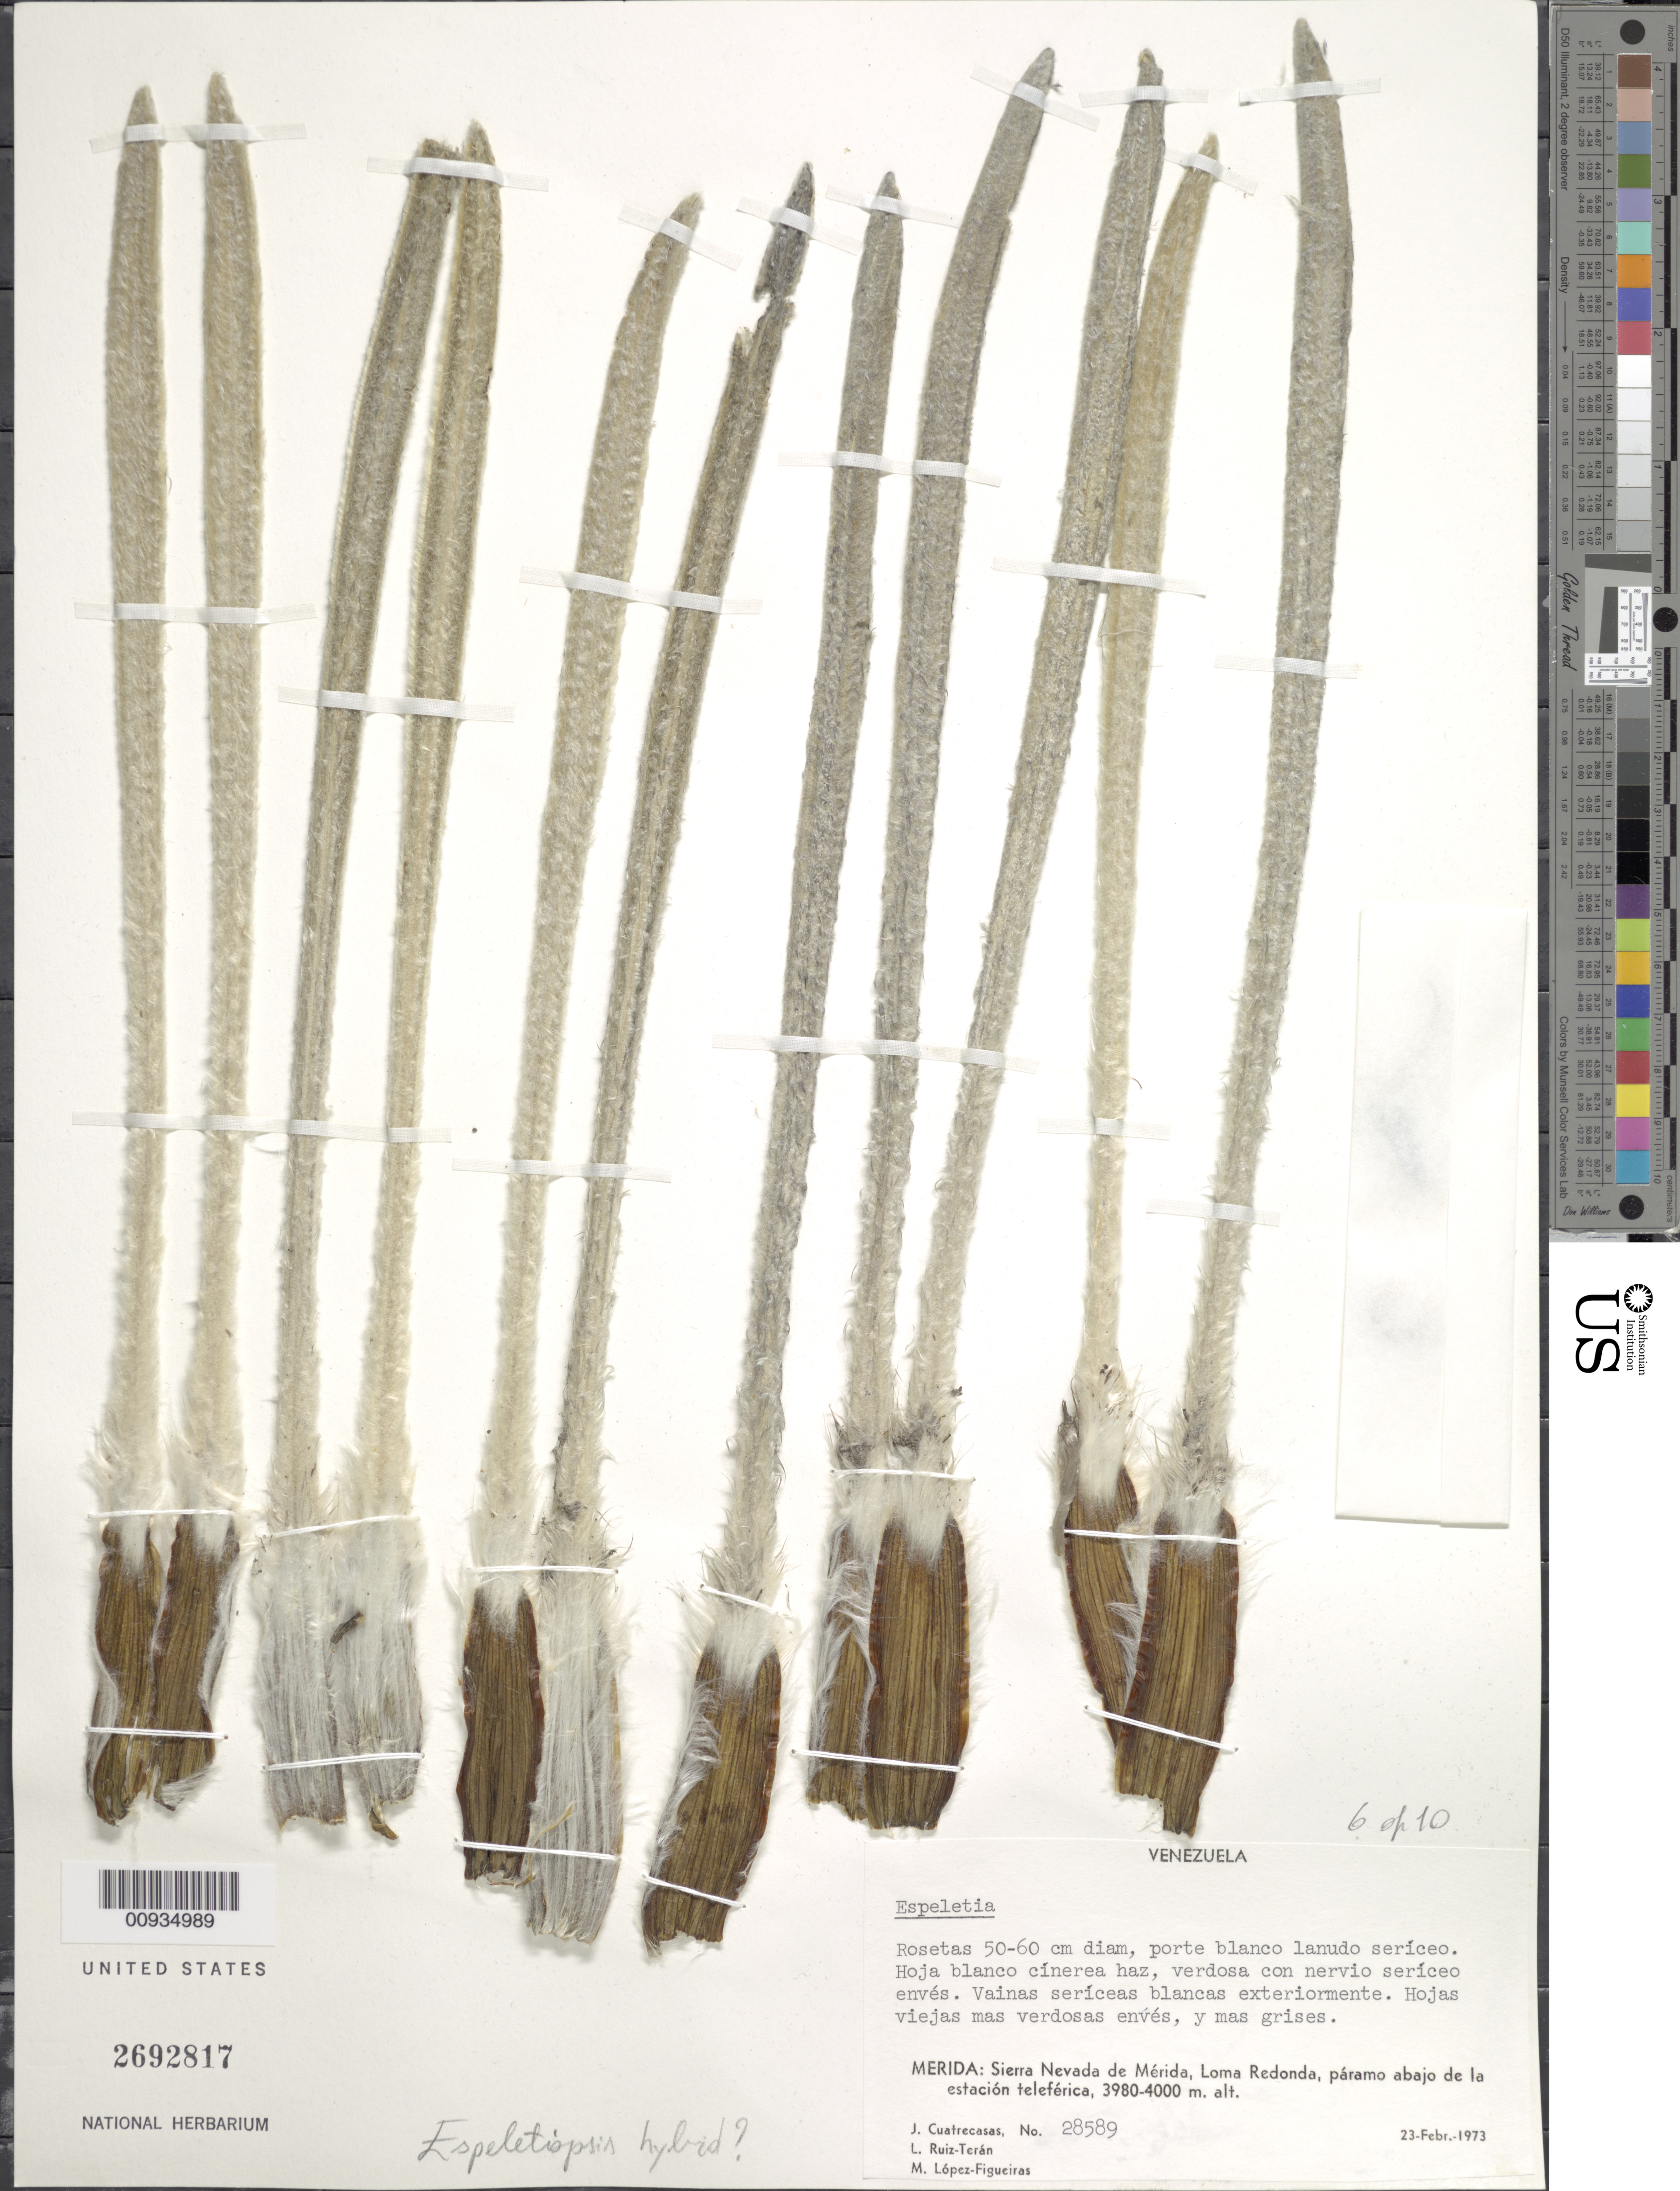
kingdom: Plantae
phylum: Tracheophyta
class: Magnoliopsida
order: Asterales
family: Asteraceae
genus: Espeletiopsis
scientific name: Espeletiopsis sp.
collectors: J. Cuatrecasas, L. E. Ruíz-Terán & M. López Figueiras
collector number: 28589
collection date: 1973-02-23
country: Venezuela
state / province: Mérida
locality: Sierra Nevada de Merida, Loma Redonda, paramo abajo de la estacion teleferica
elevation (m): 3980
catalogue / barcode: US 2692817